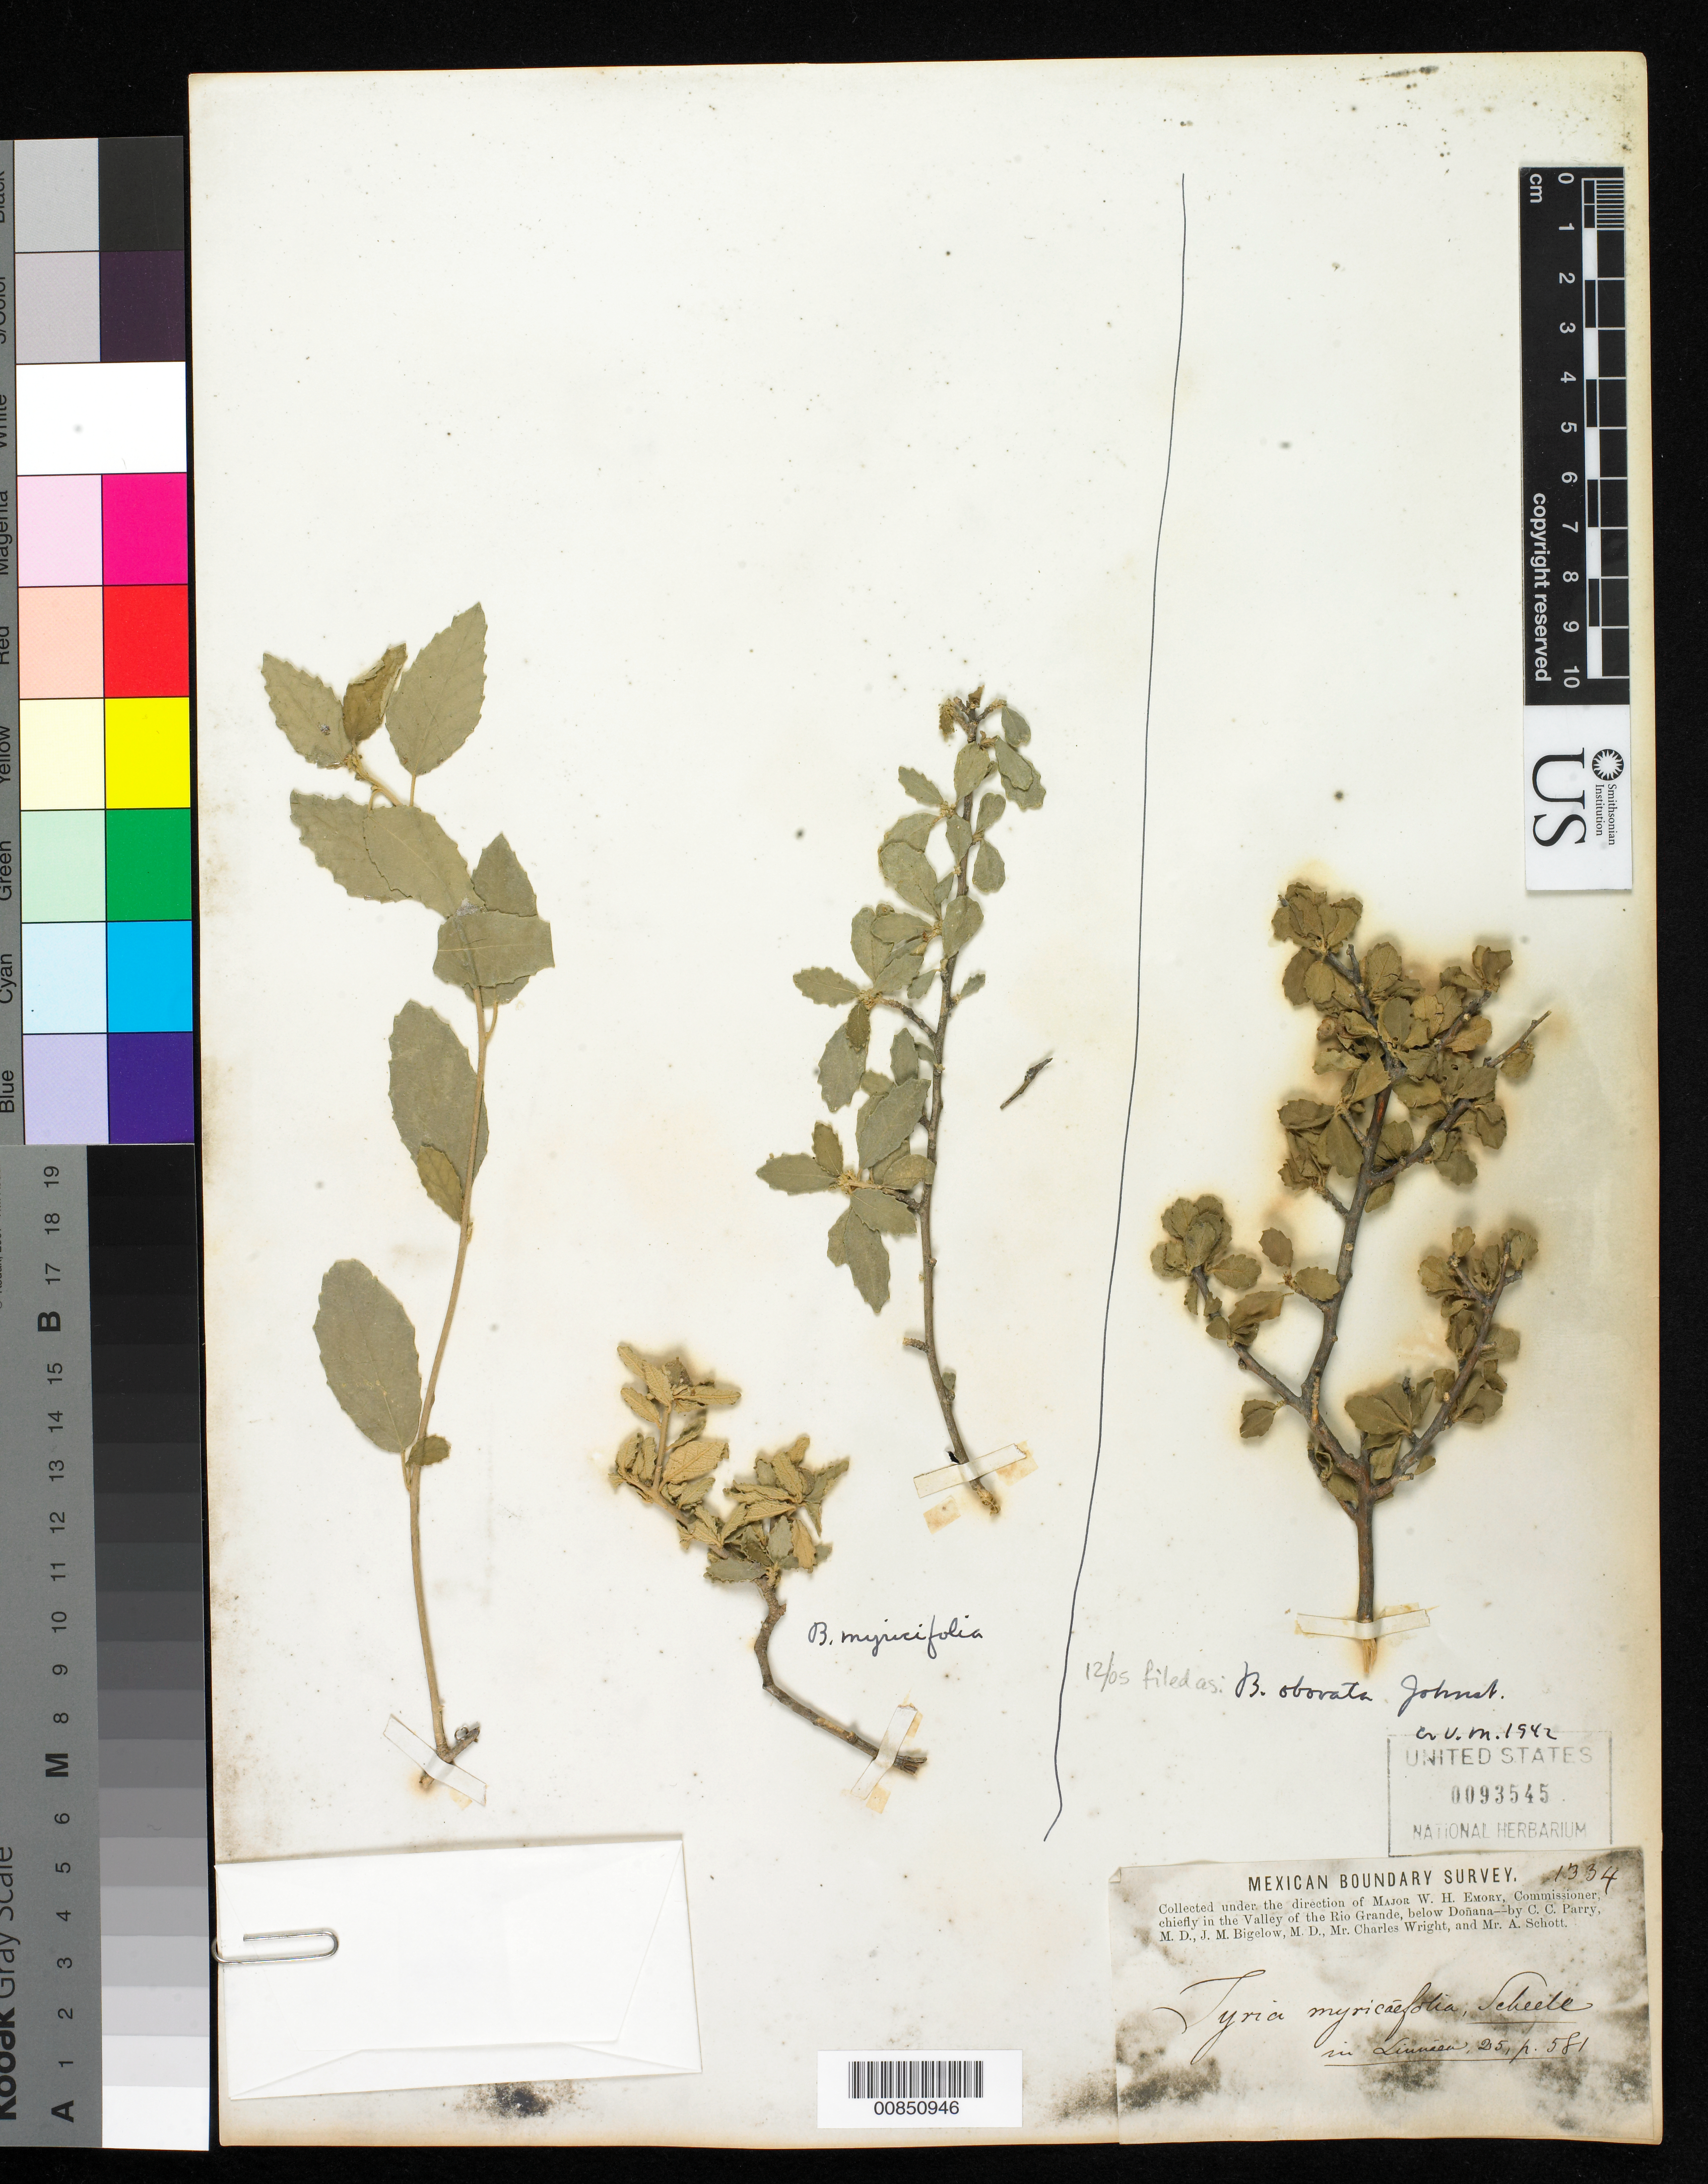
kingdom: Plantae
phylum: Tracheophyta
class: Magnoliopsida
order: Malpighiales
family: Euphorbiaceae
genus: Bernardia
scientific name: Bernardia obovata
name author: I.M. Johnst.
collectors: C. C. Parry, J. M. Bigelow, C. Wright & A. C. V. Schott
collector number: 1334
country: United States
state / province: New Mexico / Texas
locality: Valley of the Rio Grande, below Doñana.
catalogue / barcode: US 93545